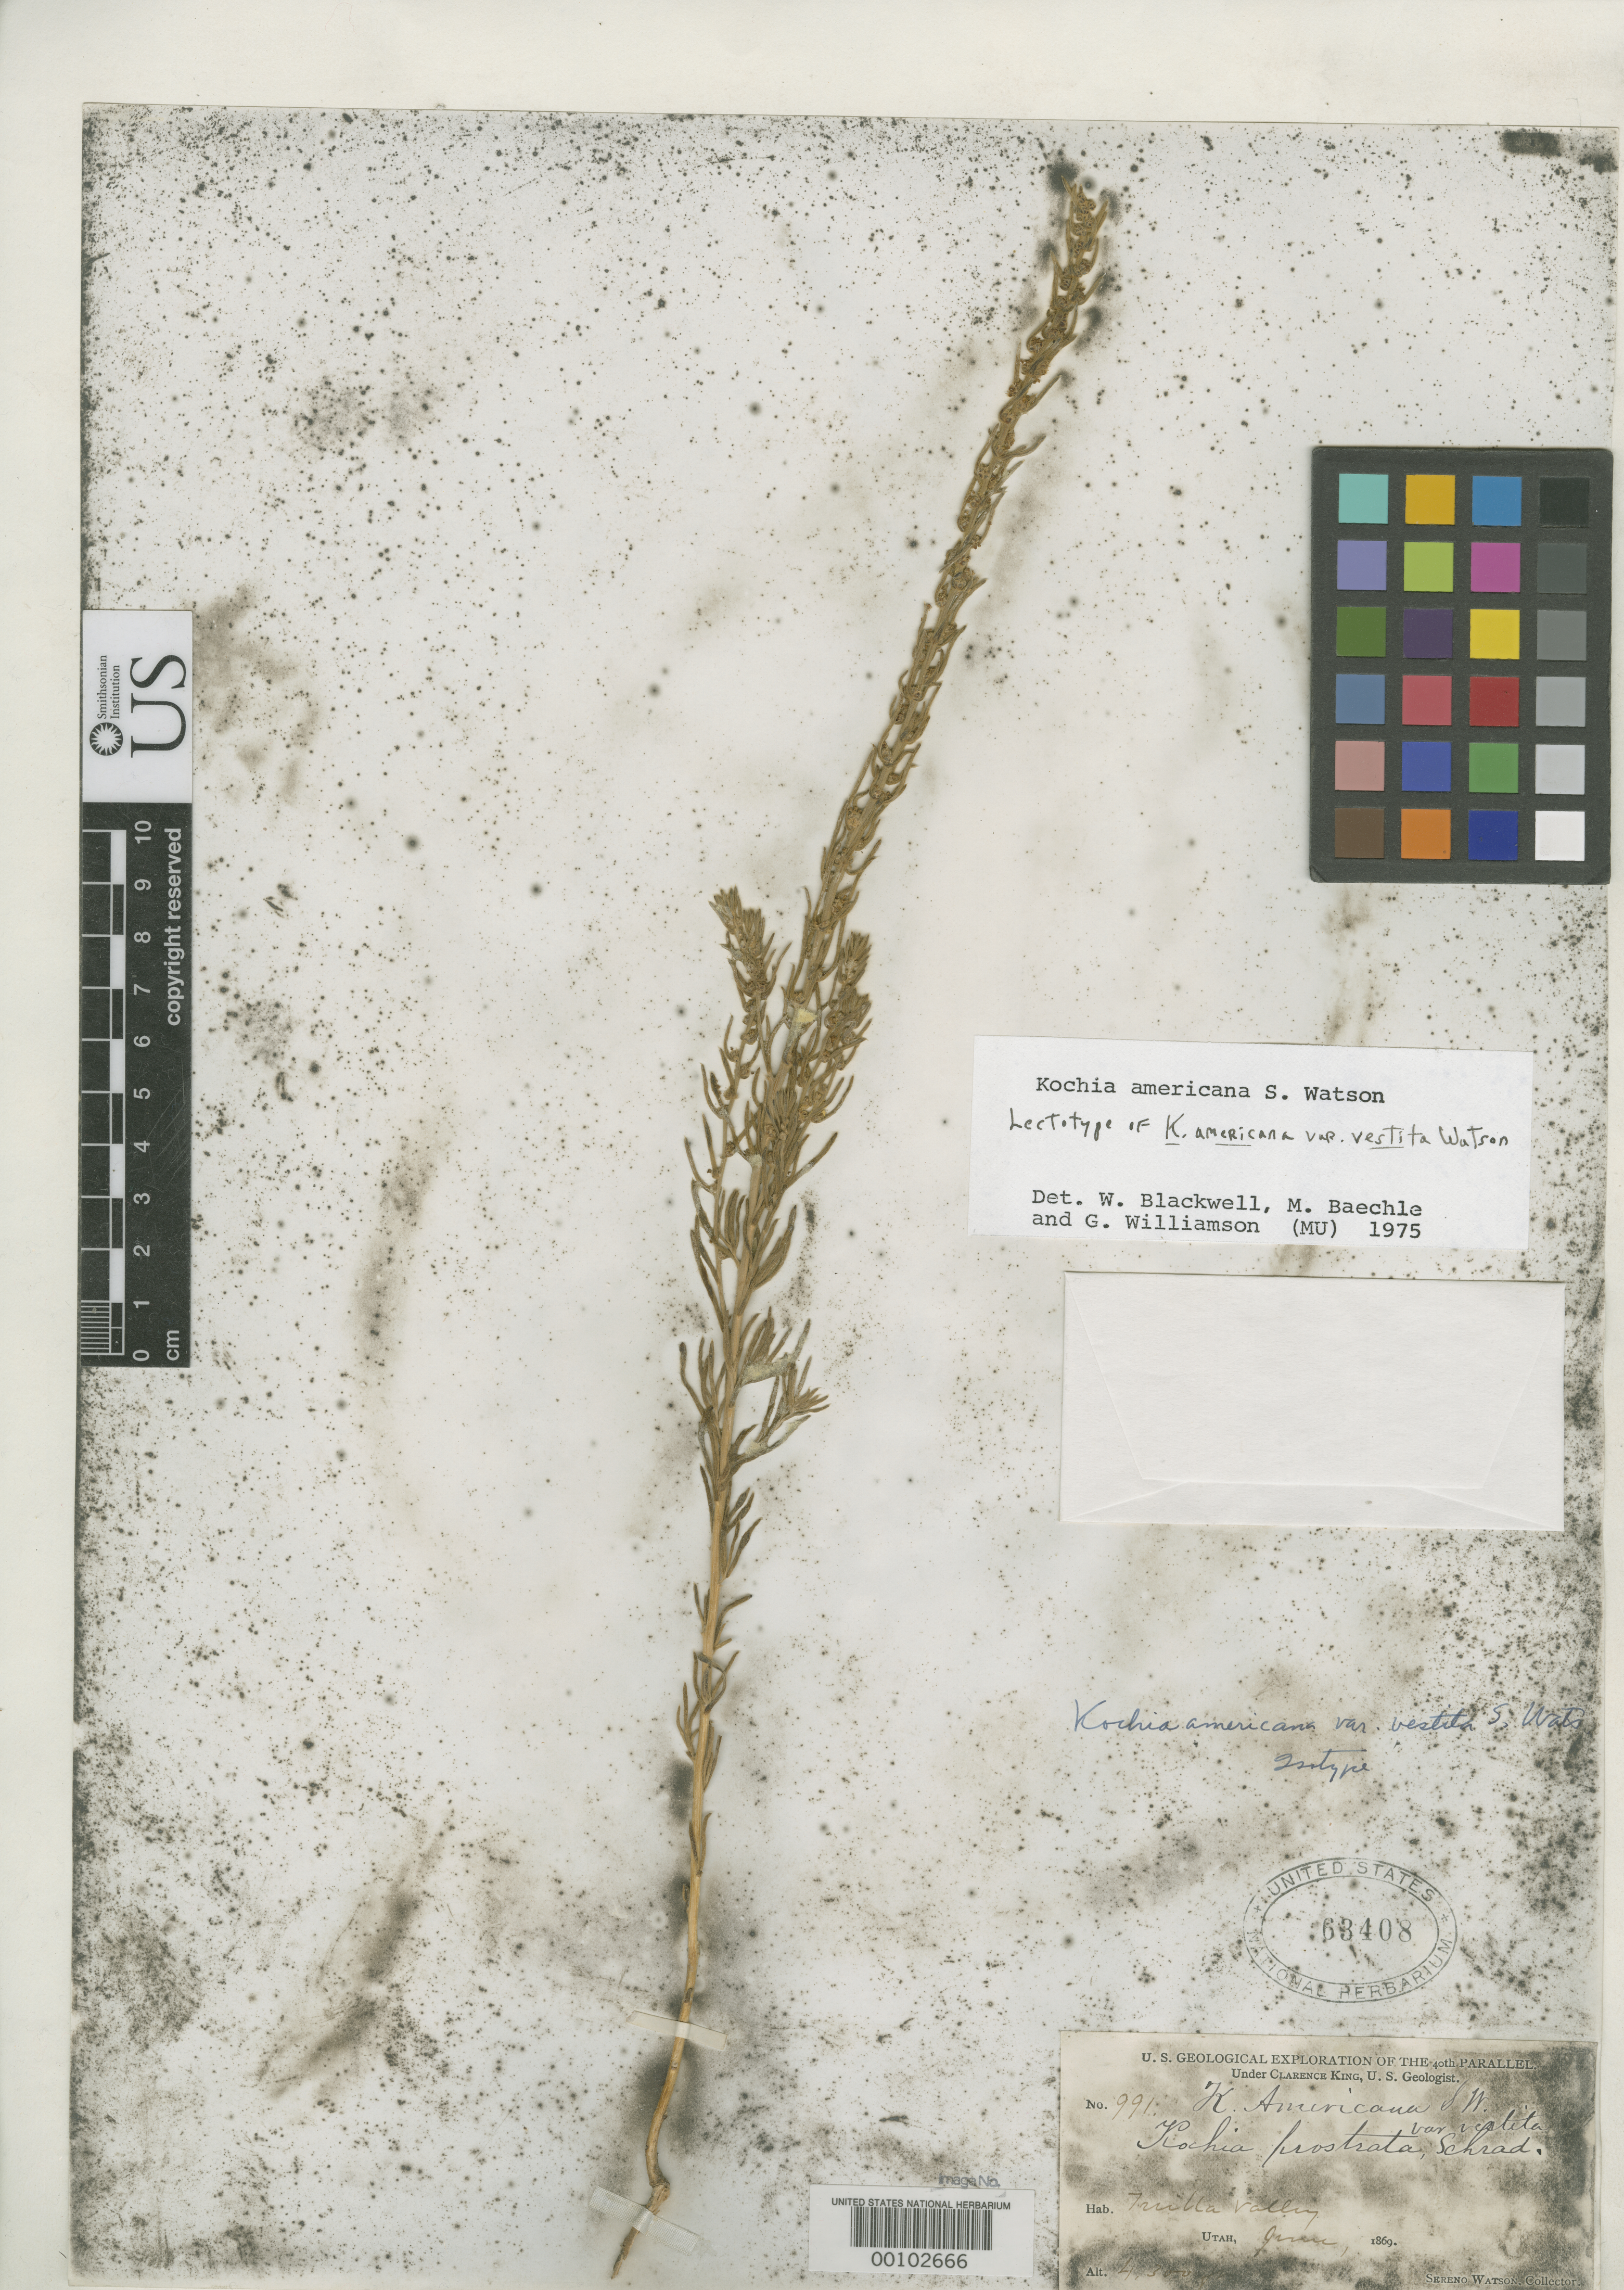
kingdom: Plantae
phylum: Tracheophyta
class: Magnoliopsida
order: Caryophyllales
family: Amaranthaceae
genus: Kochia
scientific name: Kochia americana var. vestita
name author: S. Watson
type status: Lectotype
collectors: S. Watson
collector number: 991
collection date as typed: Jun 1869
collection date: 1869-06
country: United States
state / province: Utah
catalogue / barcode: US 63408